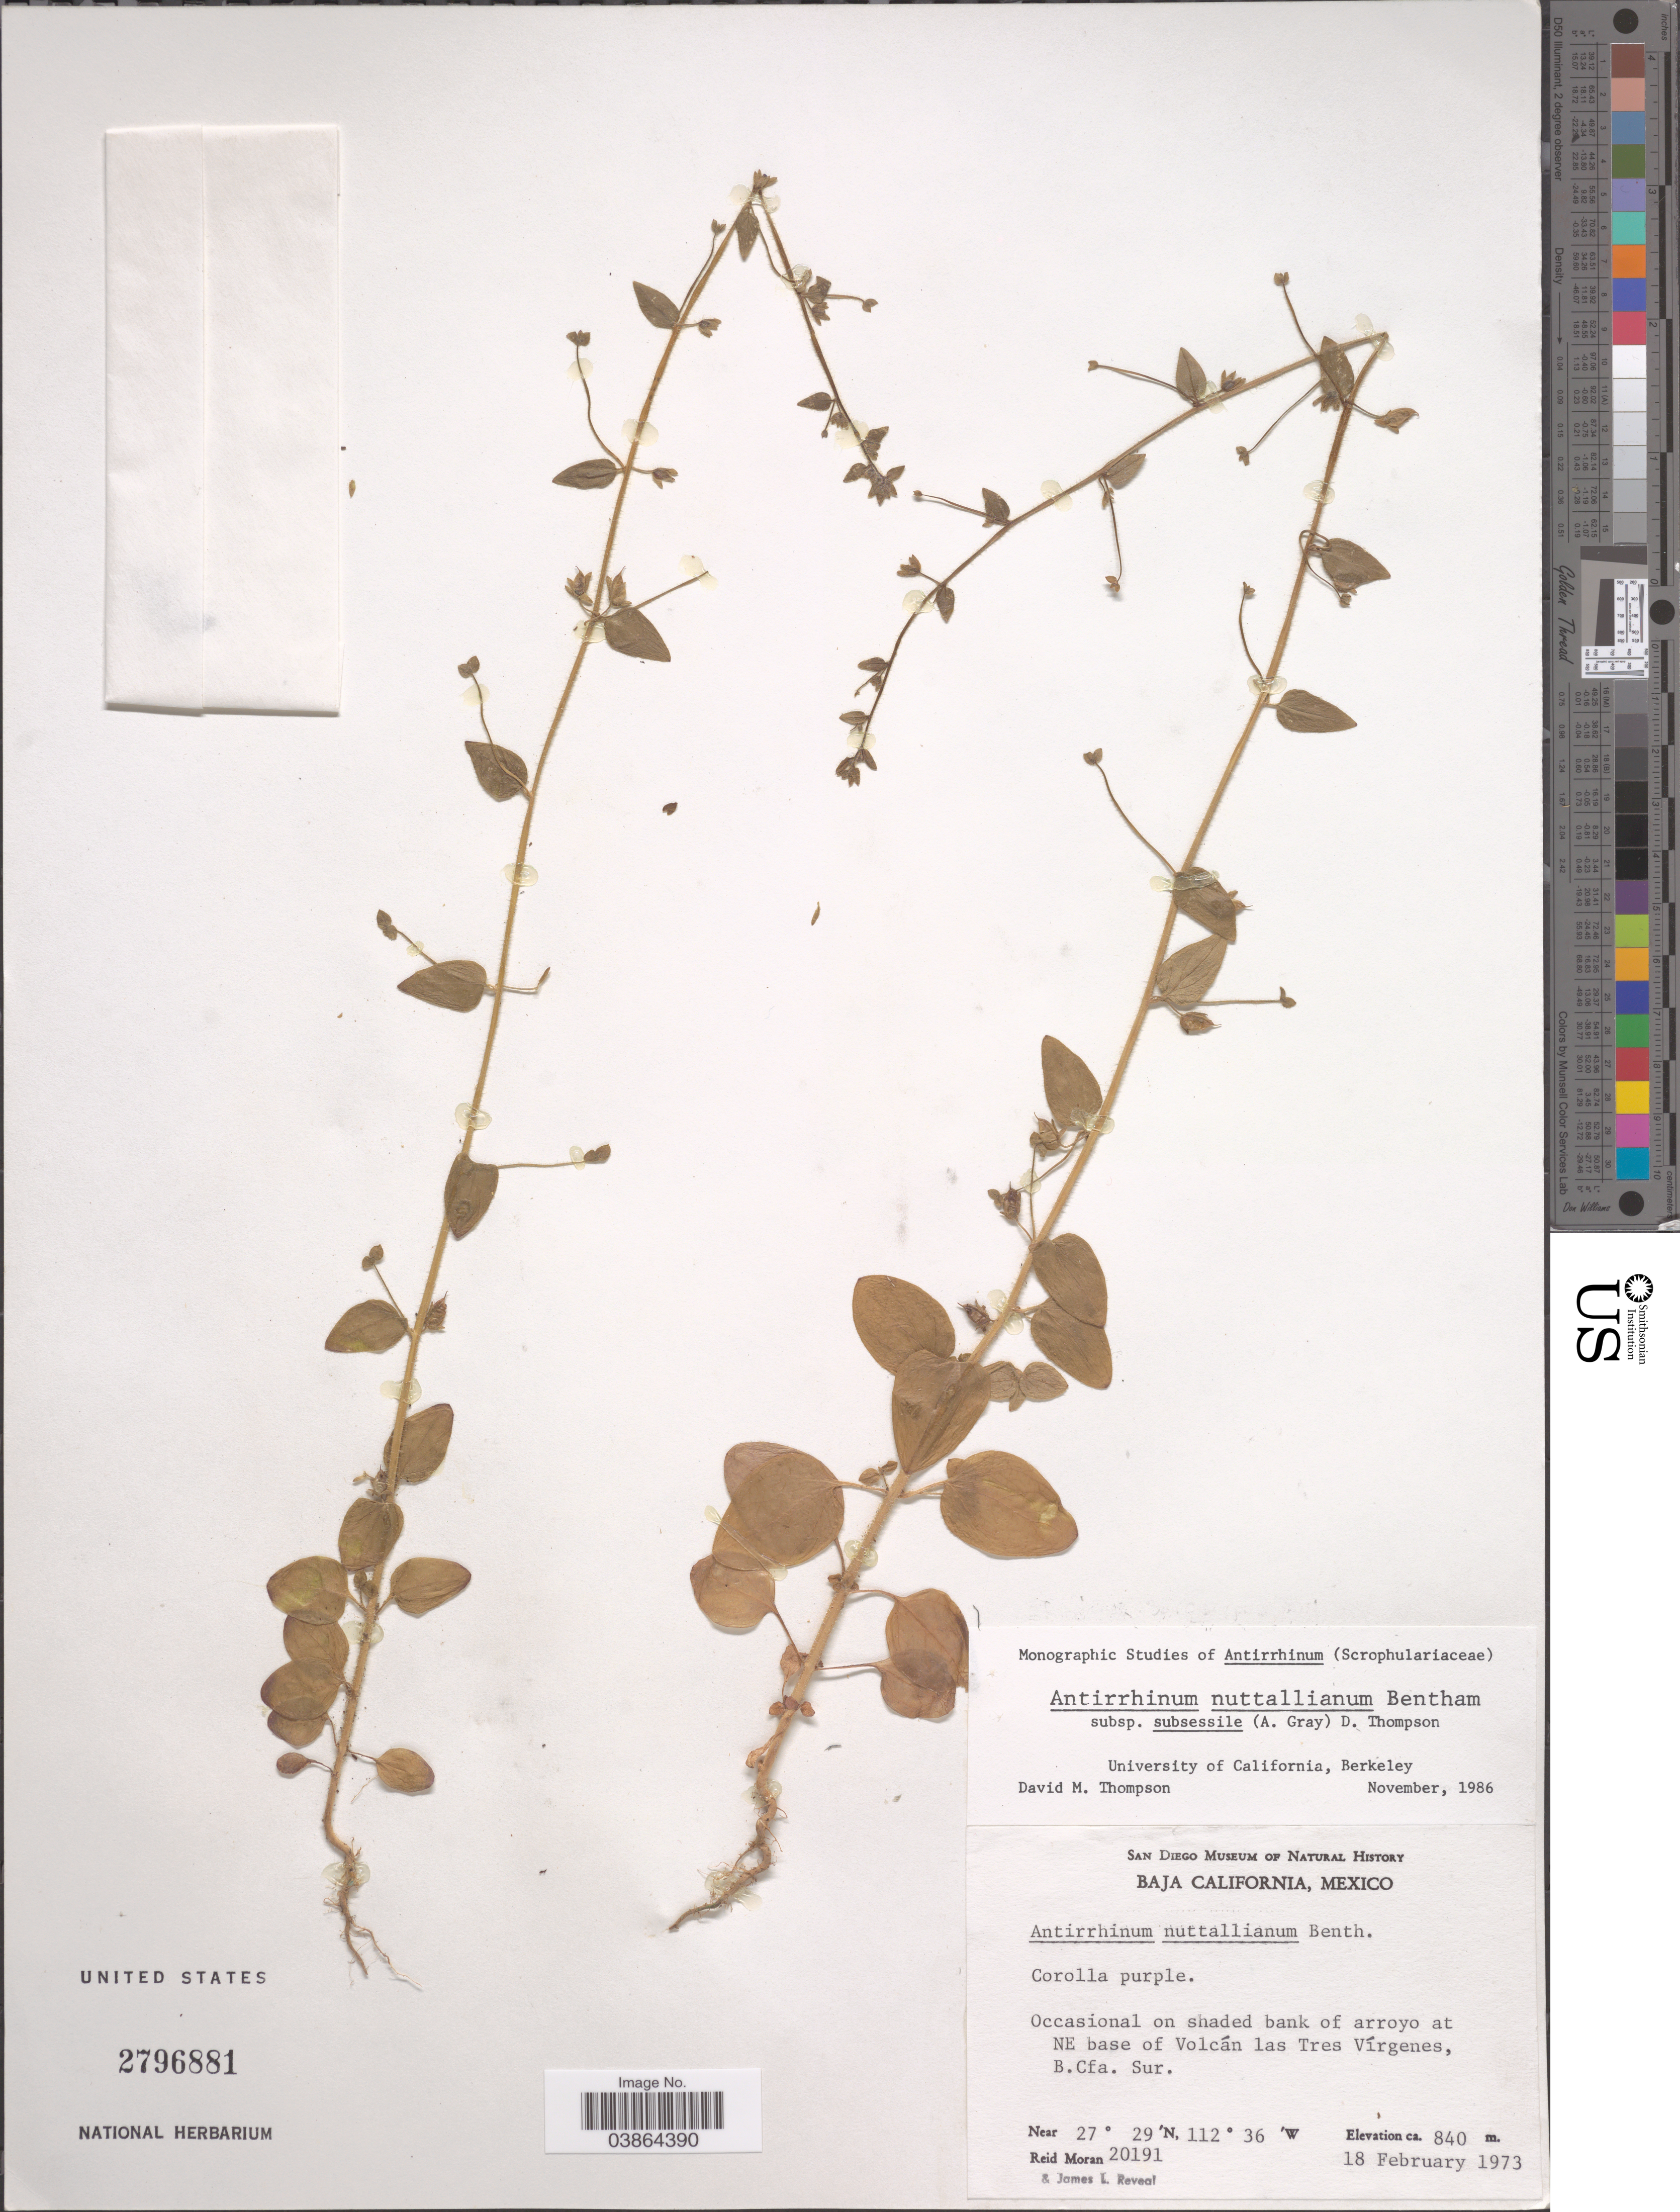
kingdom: Plantae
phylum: Tracheophyta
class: Magnoliopsida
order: Lamiales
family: Plantaginaceae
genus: Sairocarpus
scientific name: Sairocarpus nuttallianus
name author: (Benth.) D.A. Sutton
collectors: R. Moran & J. L. Reveal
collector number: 20191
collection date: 1973-02-18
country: Mexico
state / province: Baja California Sur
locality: Occasional on shaded bank of arroyo at NE base of Volcán las Tres Vírgenes, B.Cfa. Sur.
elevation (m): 840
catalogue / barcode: US 2796881